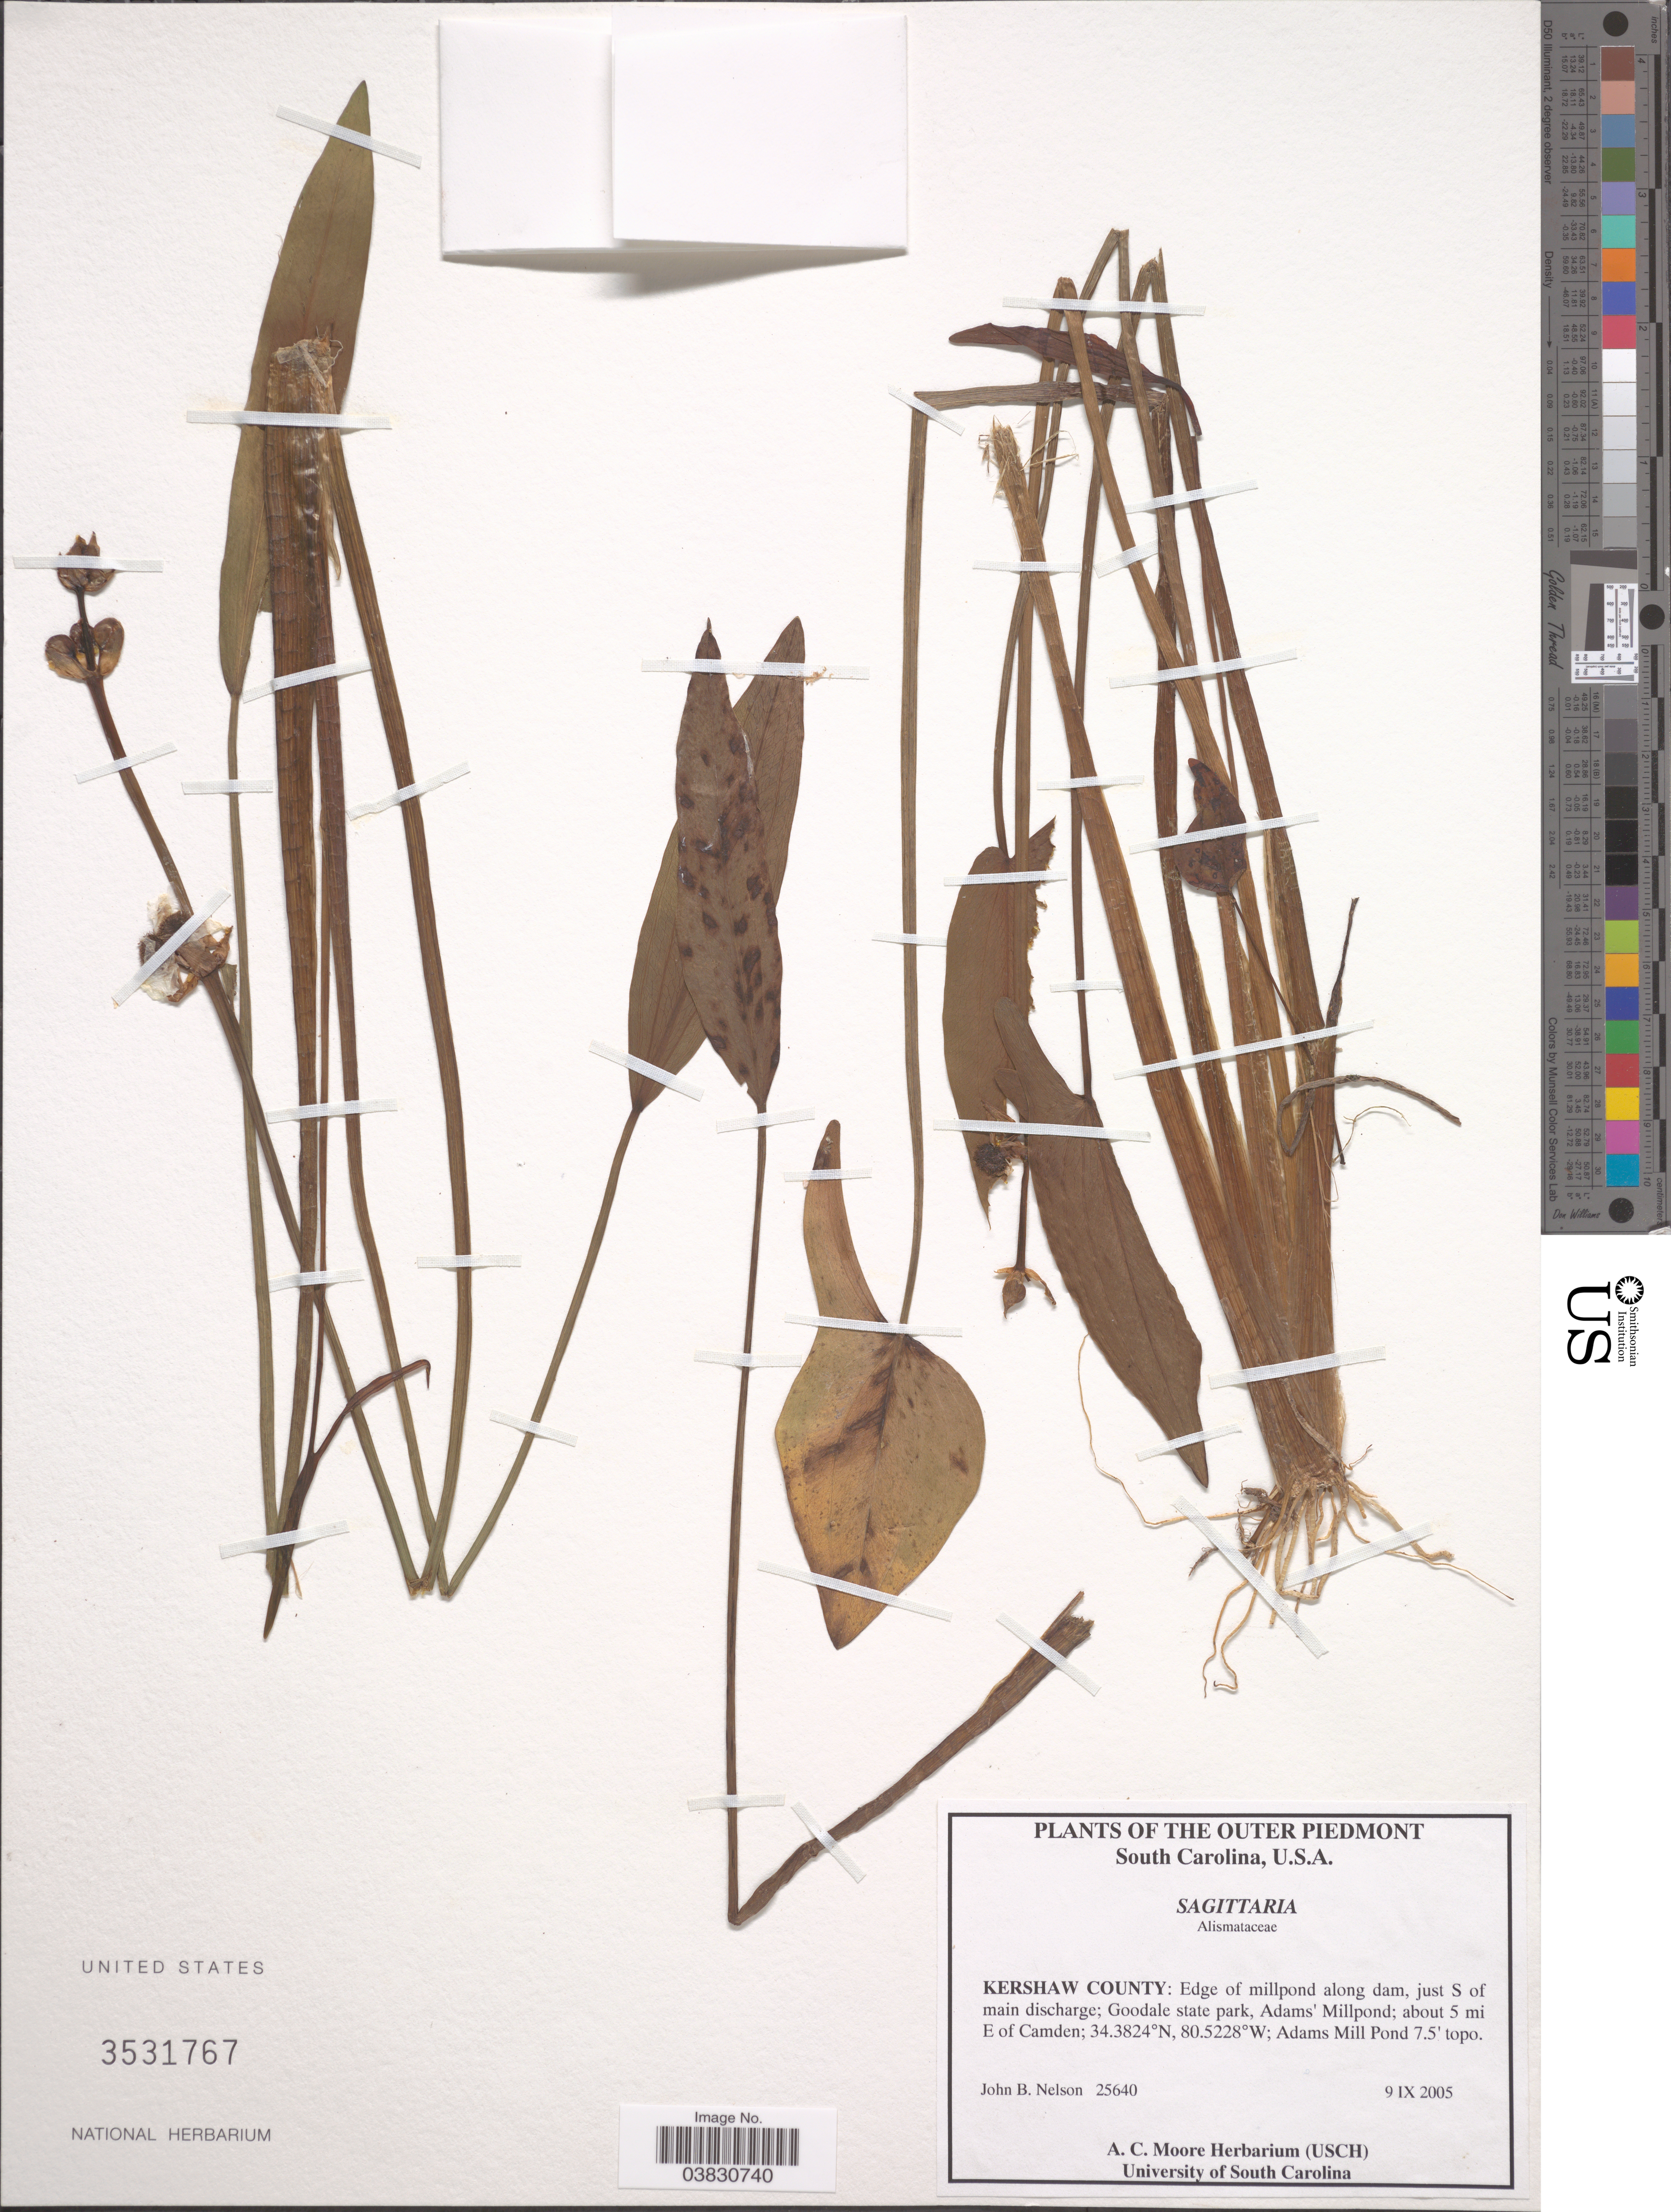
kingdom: Plantae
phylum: Tracheophyta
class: Liliopsida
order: Alismatales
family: Alismataceae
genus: Sagittaria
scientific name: Sagittaria sp.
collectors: J. B. Nelson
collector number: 25640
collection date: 2005-09-09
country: United States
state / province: South Carolina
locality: The Outer Piedmont. Kershaw County: Edge of millpond along dam, just S of main discharge; Goodale state park, Adams' Millpond; about 5 mi E of Camden; Adams Mill Pond.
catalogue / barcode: US 3531767